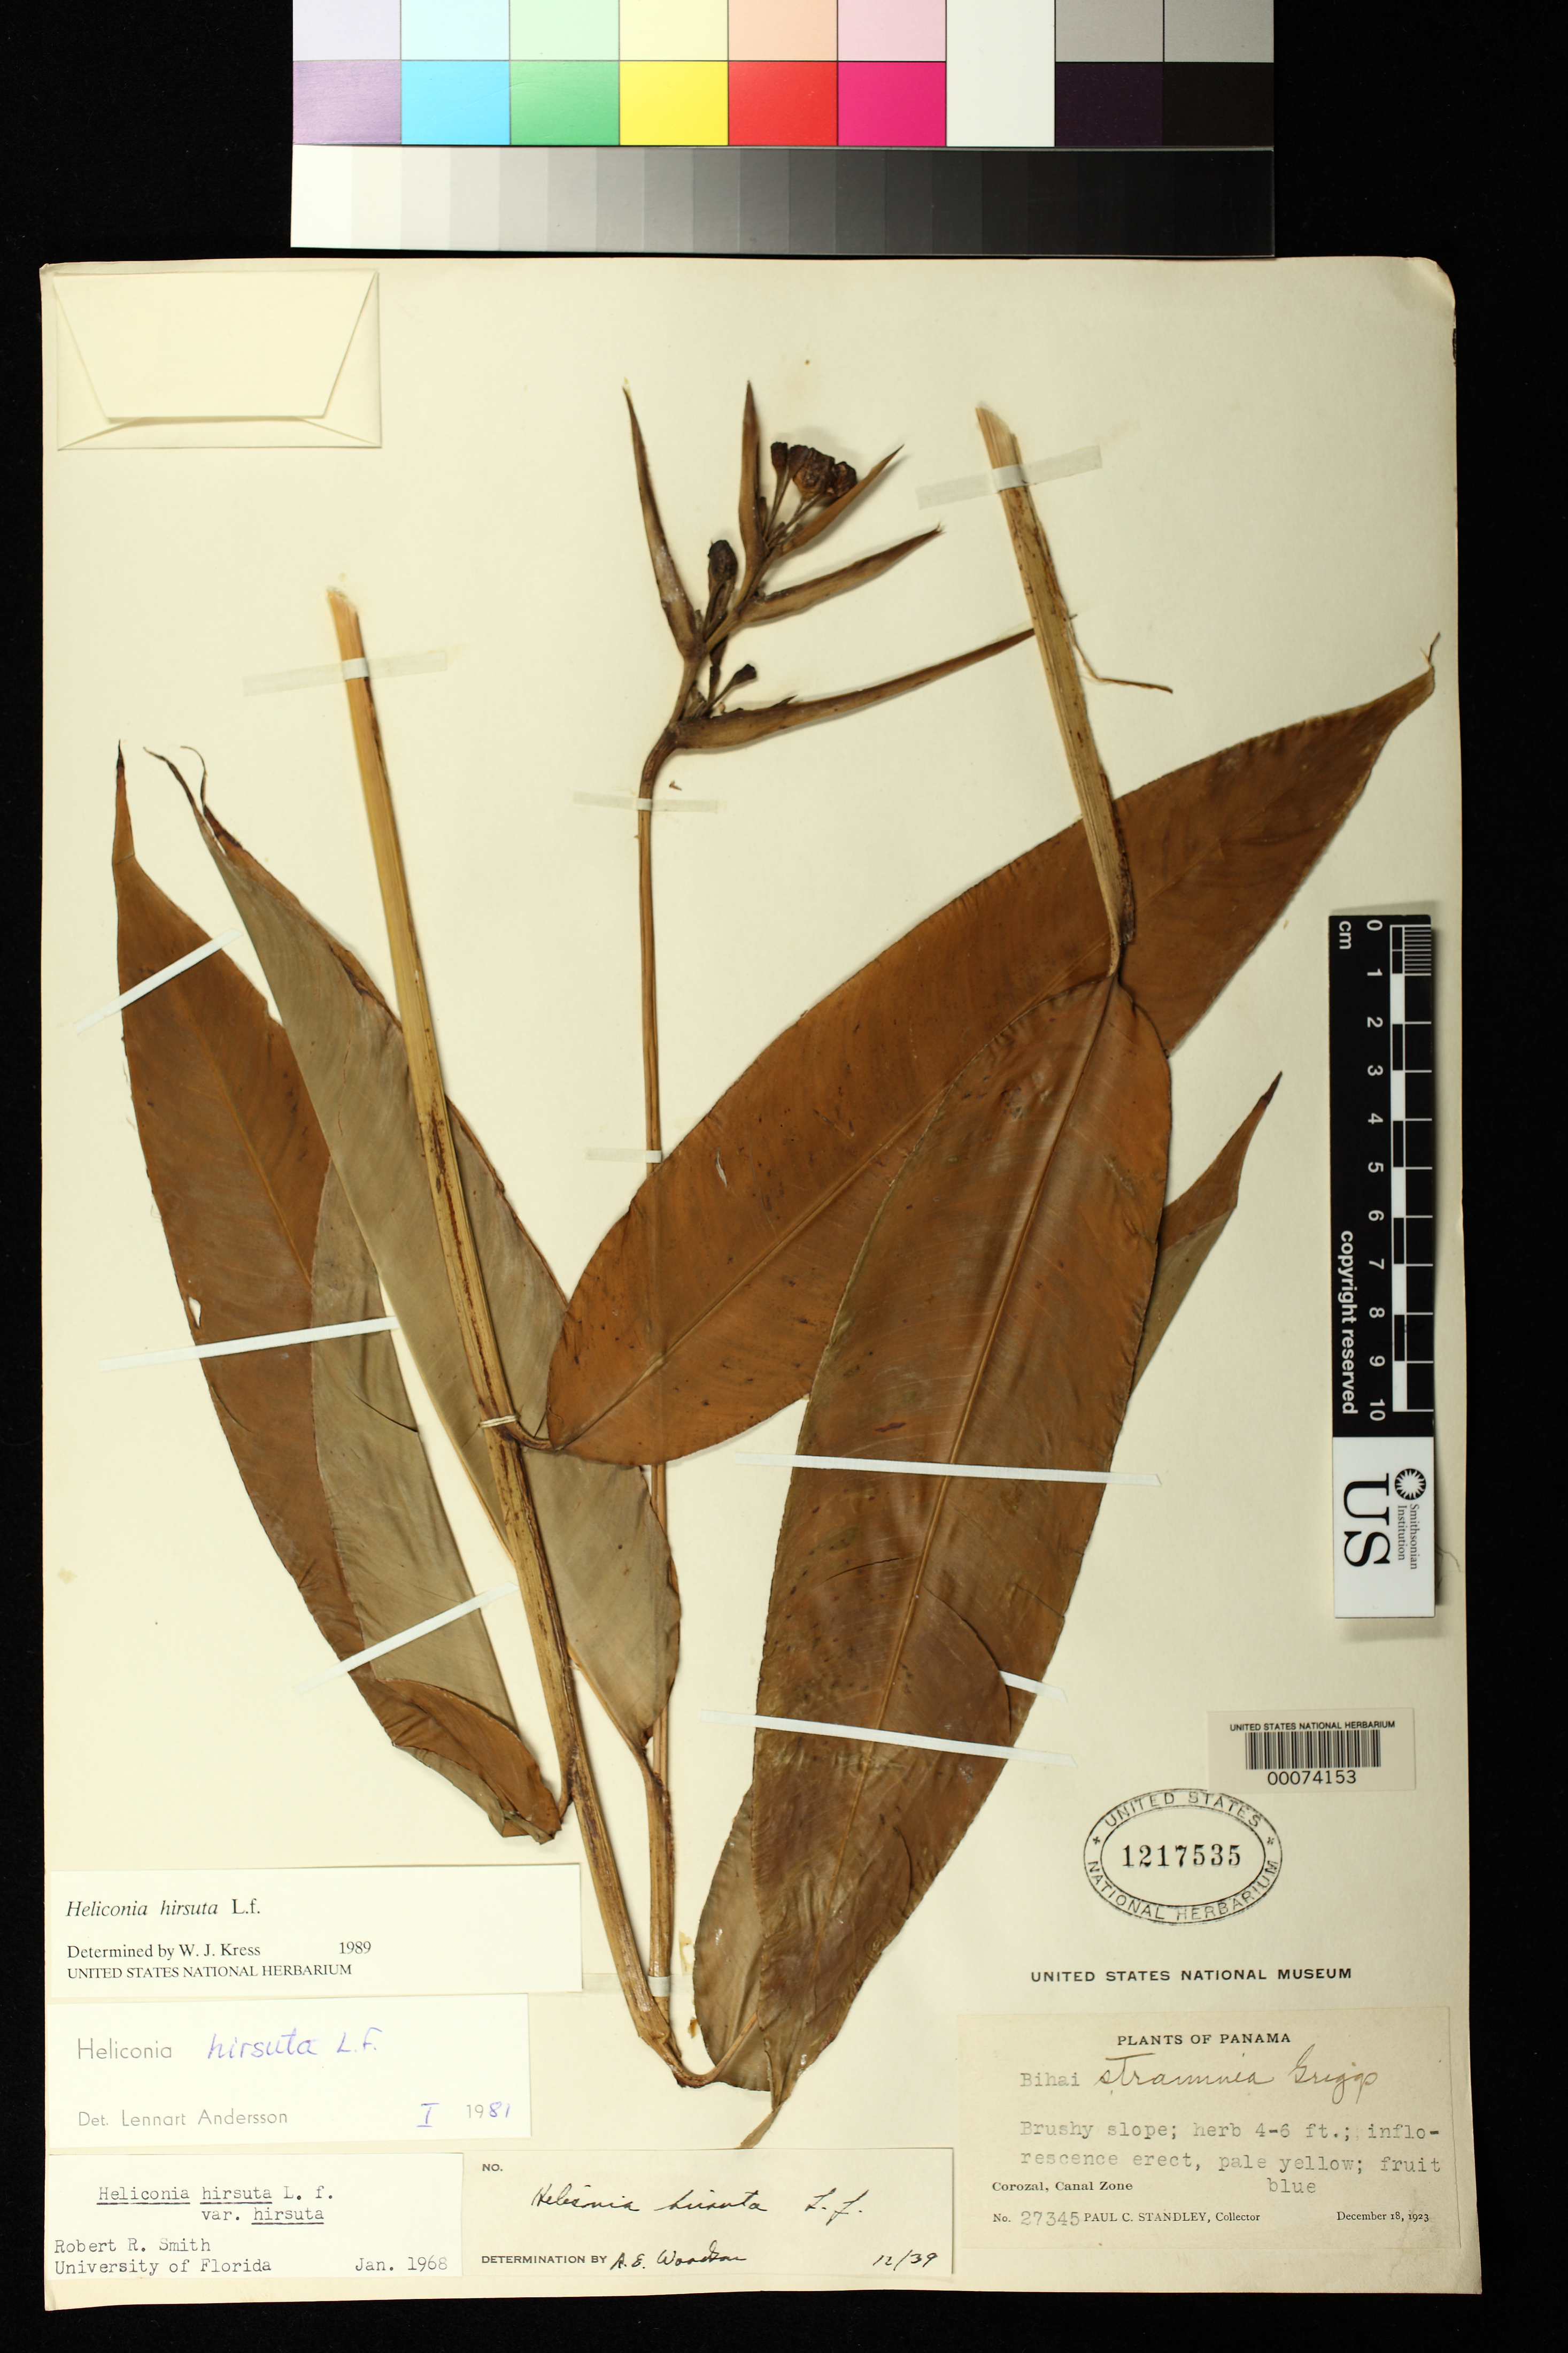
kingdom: Plantae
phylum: Tracheophyta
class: Liliopsida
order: Zingiberales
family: Heliconiaceae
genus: Heliconia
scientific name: Heliconia hirsuta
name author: L. f.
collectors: P. C. Standley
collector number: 27345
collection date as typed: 18 Dec 1923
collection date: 1923-12-18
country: Panama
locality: Corozal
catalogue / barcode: US 1217535